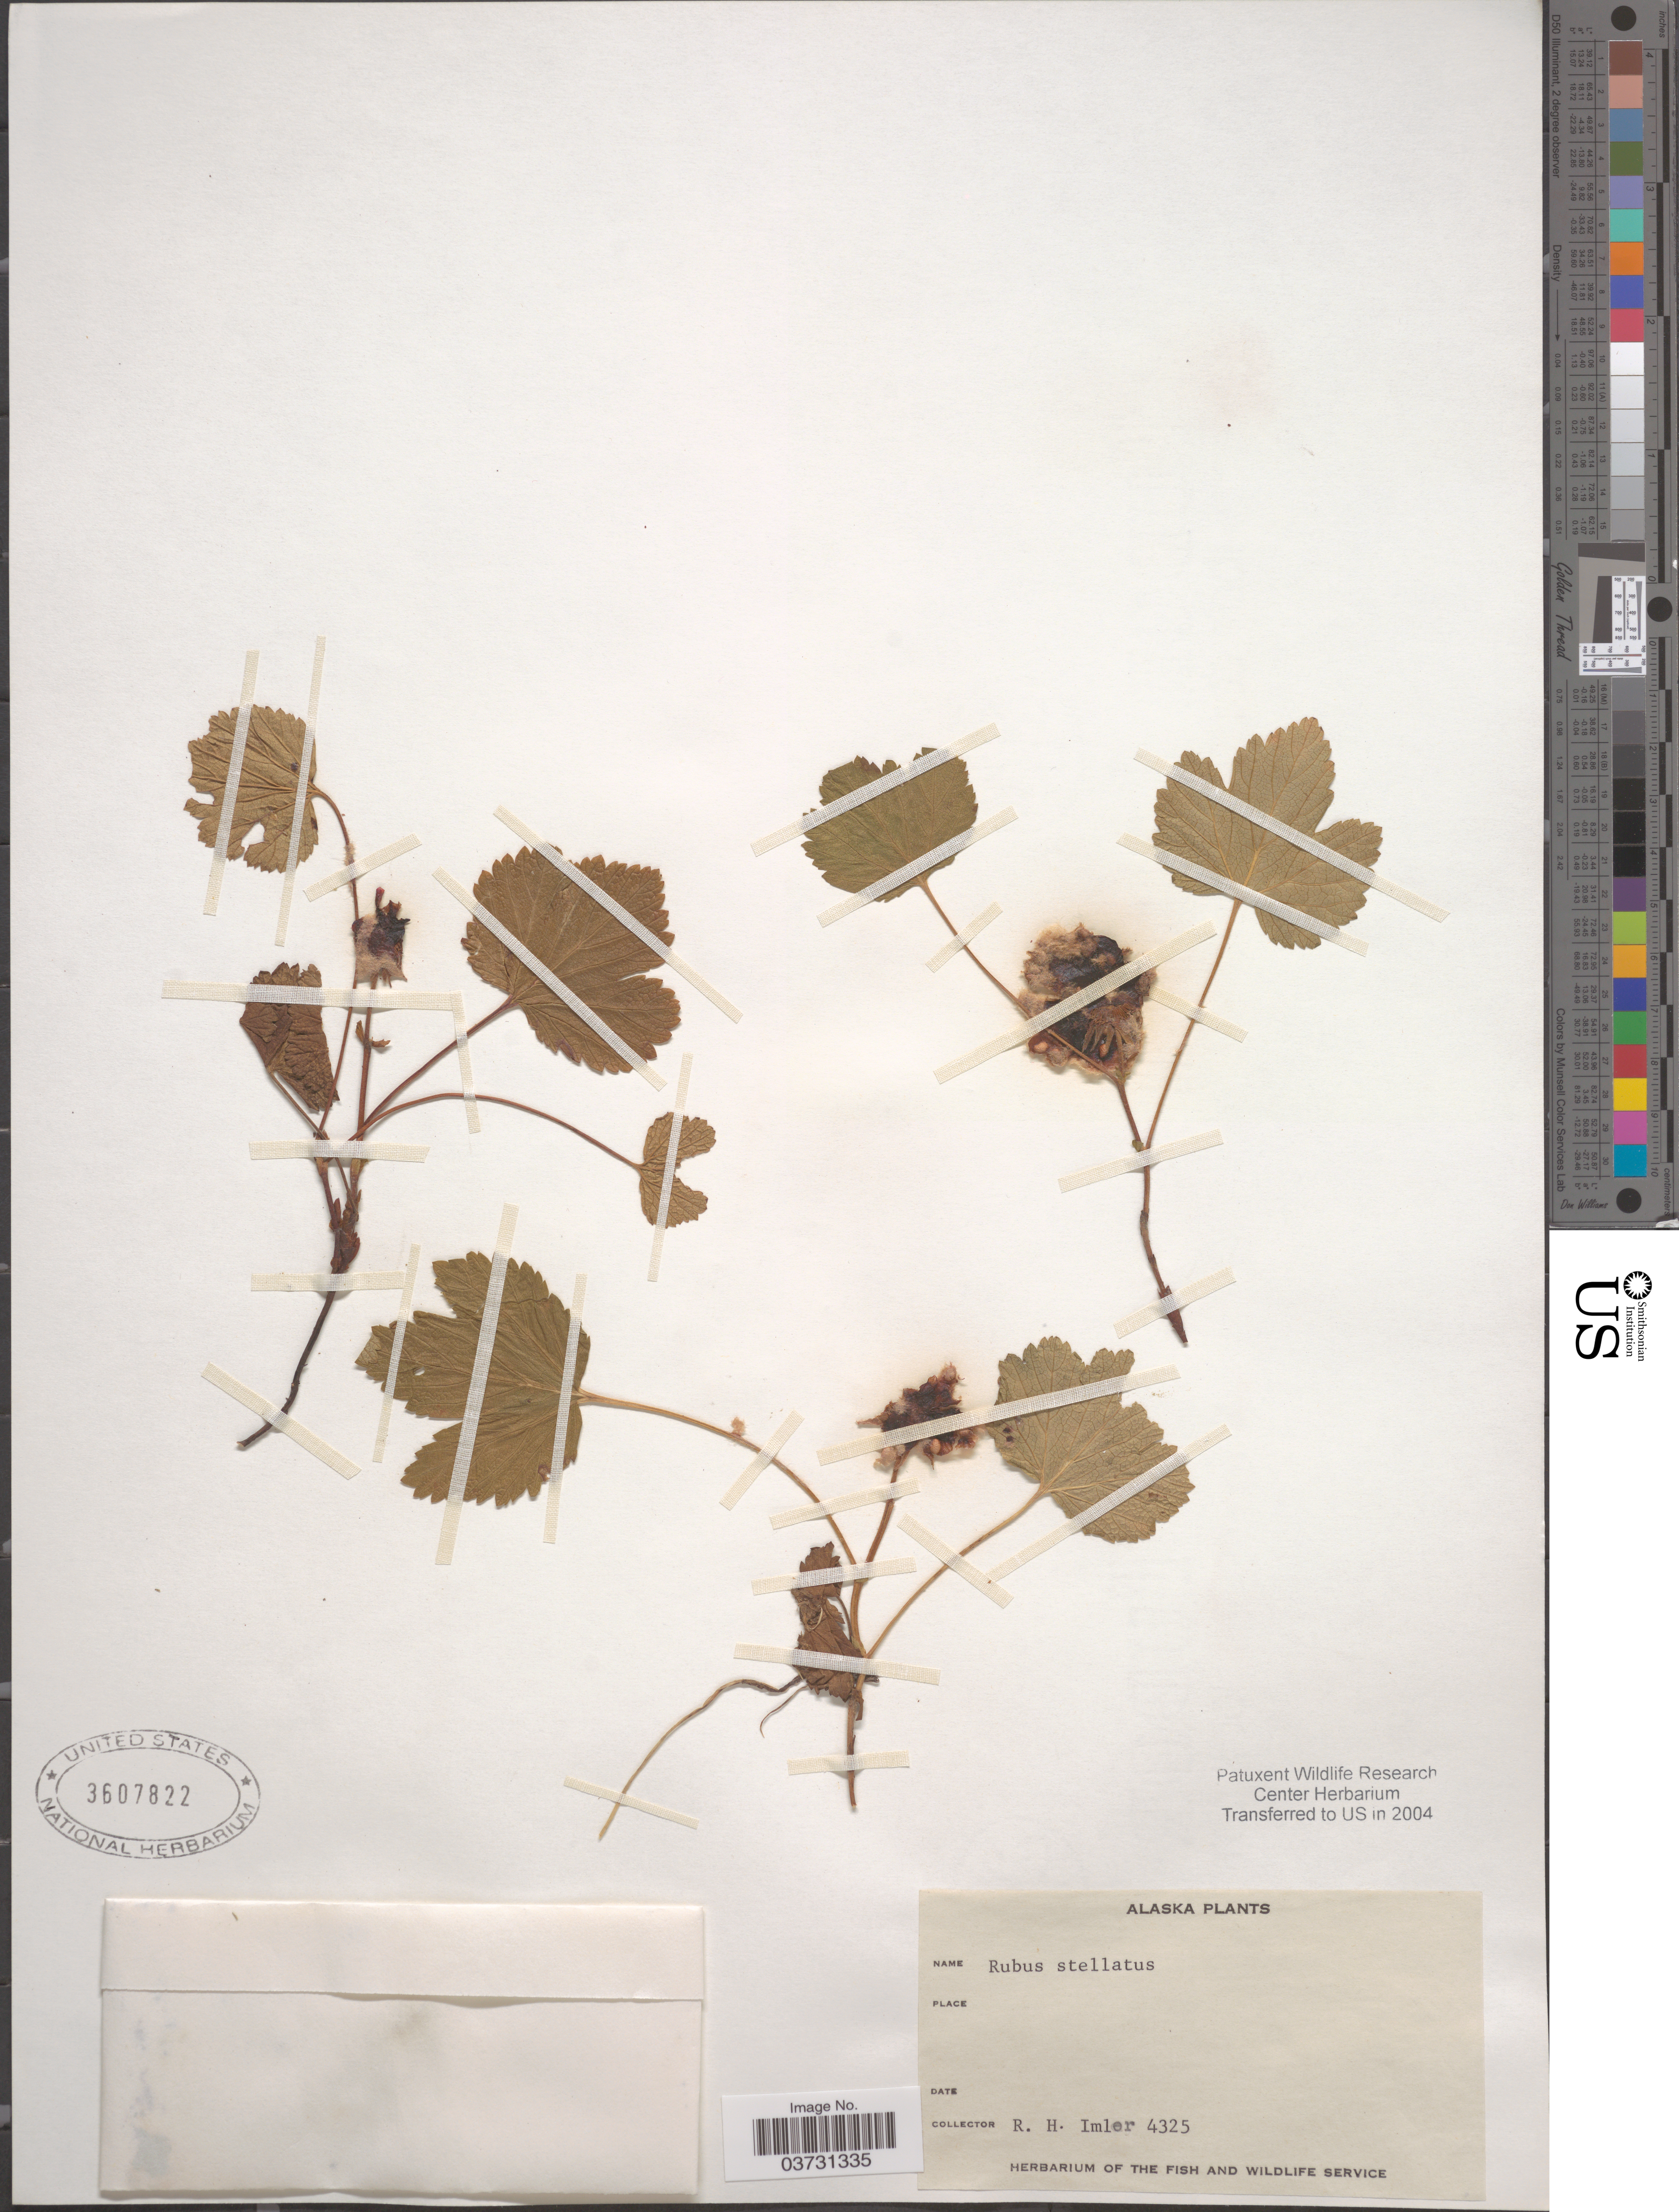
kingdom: Plantae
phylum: Tracheophyta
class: Magnoliopsida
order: Rosales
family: Rosaceae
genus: Rubus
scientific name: Rubus stellatus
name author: Sm.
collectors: R. Imler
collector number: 4325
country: United States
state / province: Alaska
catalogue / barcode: US 3607822